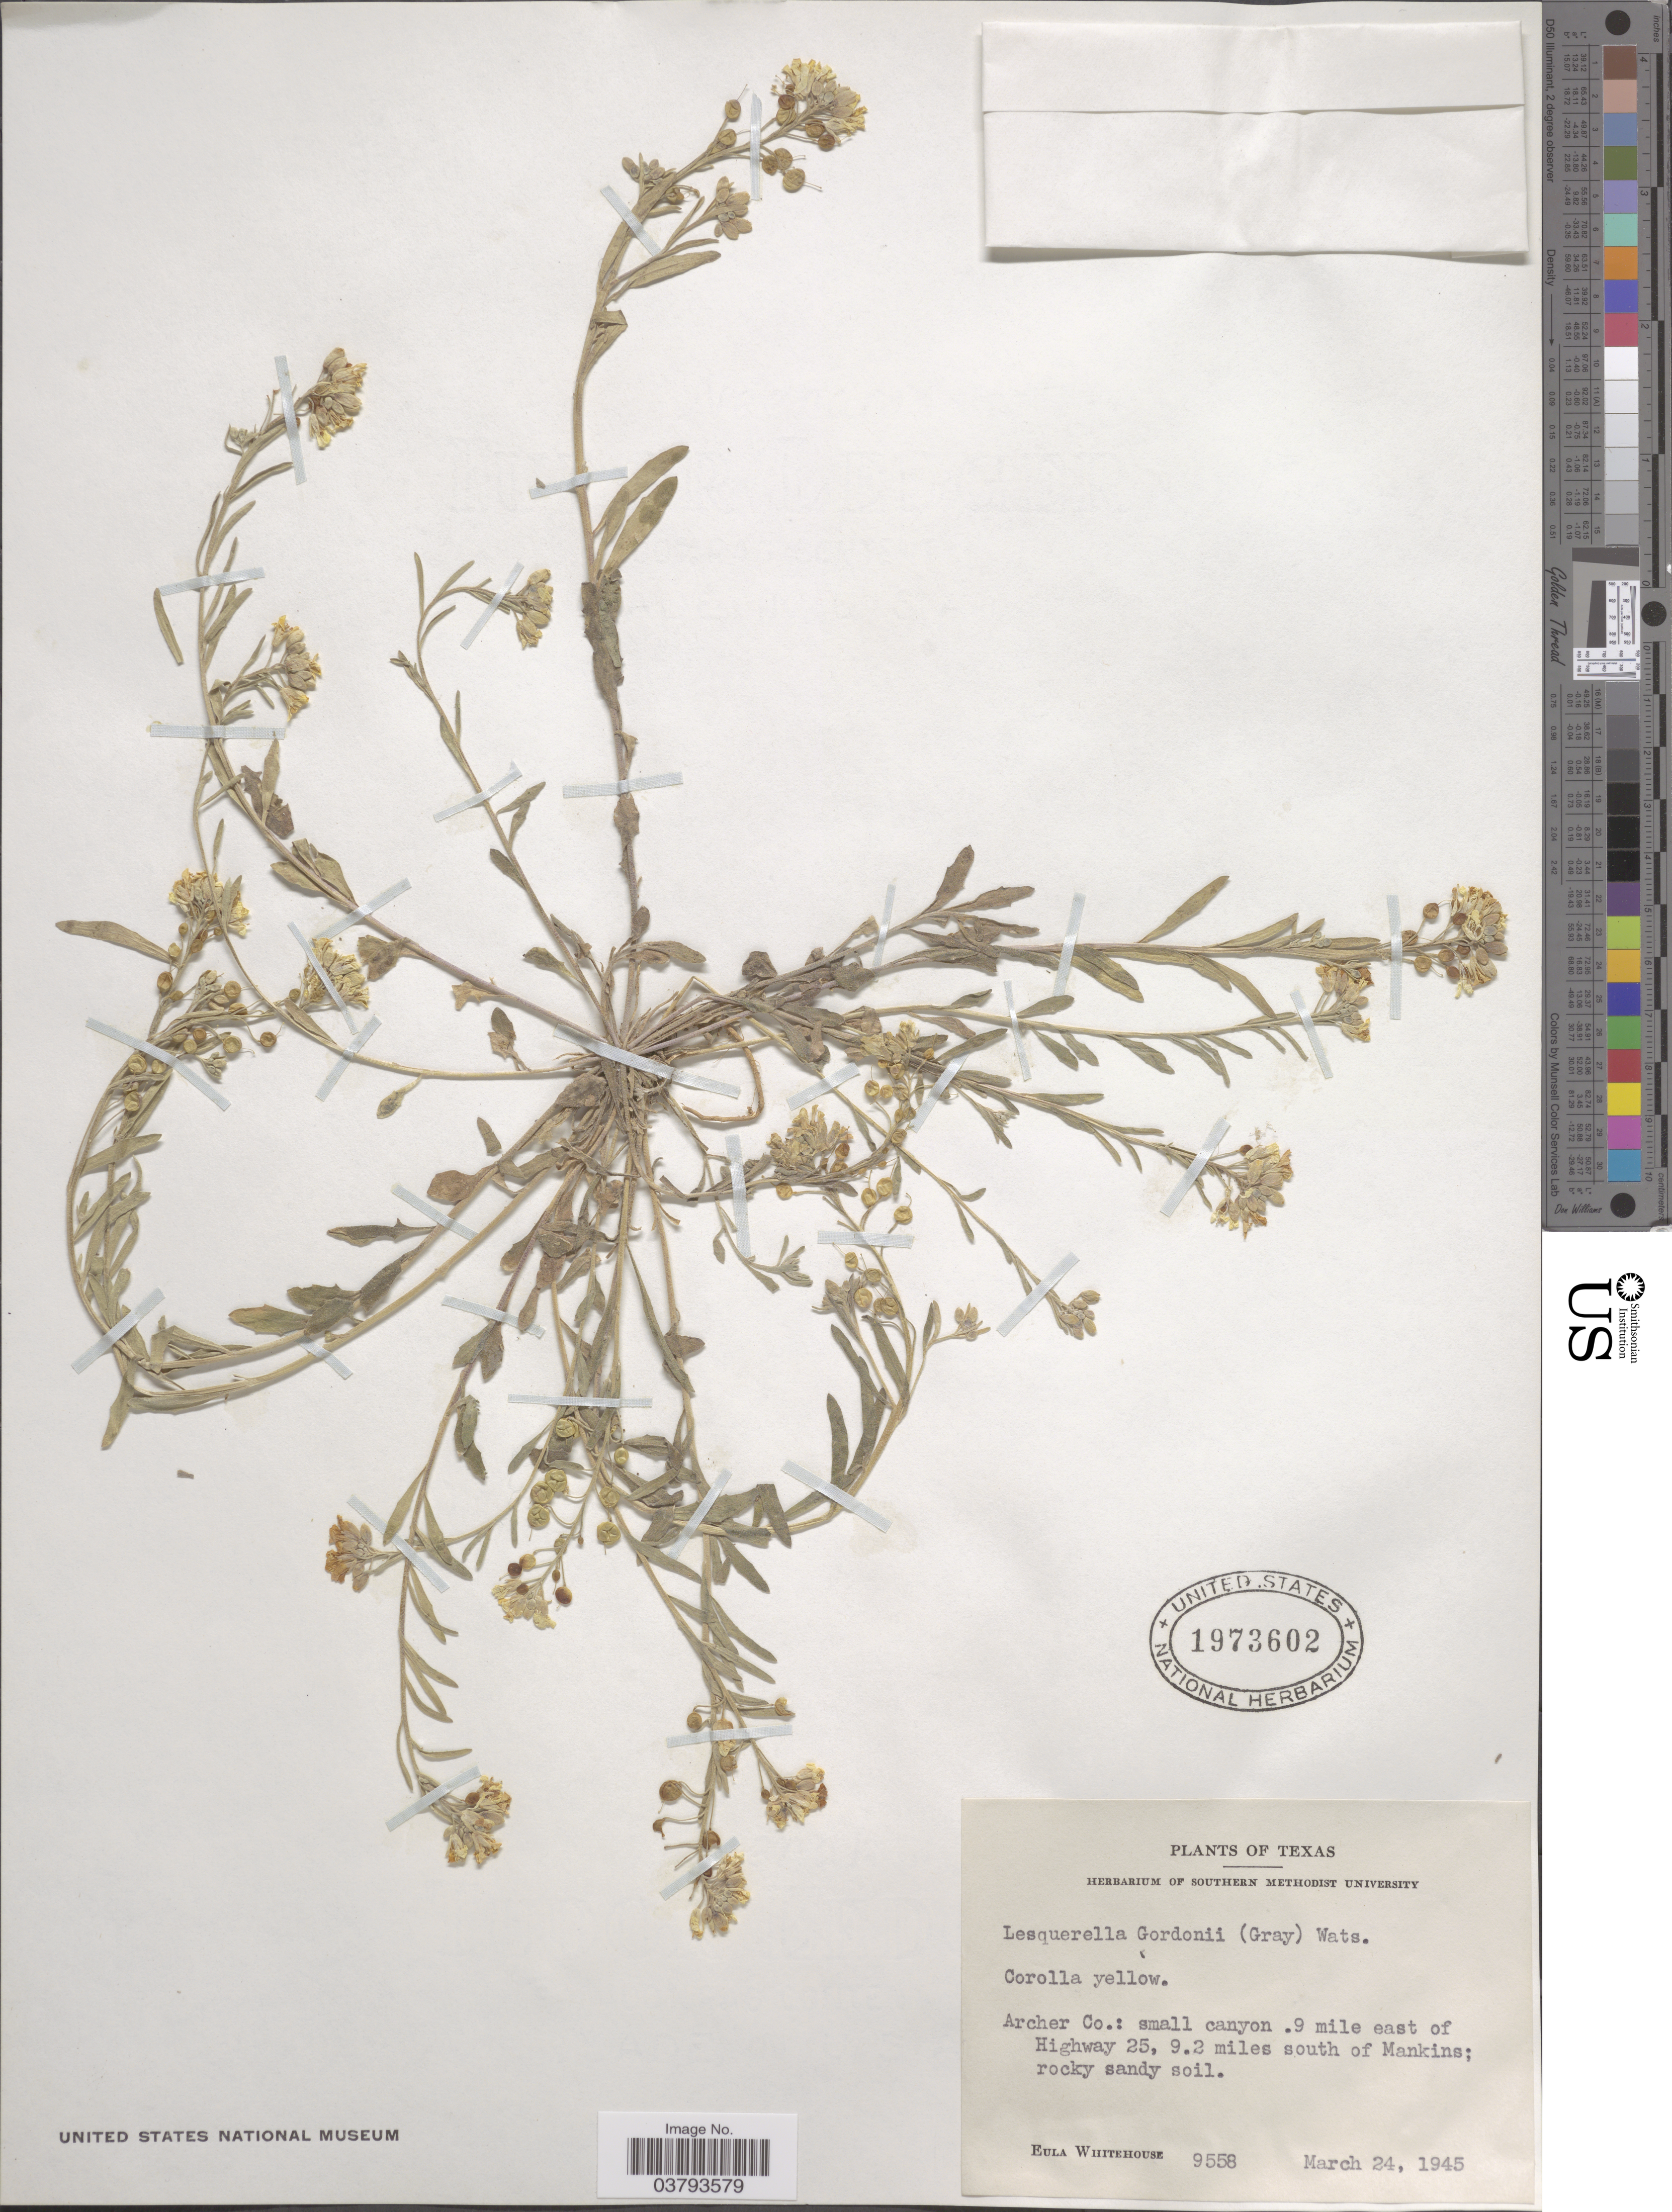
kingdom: Plantae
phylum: Tracheophyta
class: Magnoliopsida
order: Brassicales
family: Brassicaceae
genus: Lesquerella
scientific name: Lesquerella gordonii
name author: (A. Gray) S. Watson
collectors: E. Whitehouse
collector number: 9558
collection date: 1945-03-24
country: United States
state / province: Texas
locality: Archer Co.: small canyon. 9 mile east of Highway 25, 9.2 miles south of Mankins.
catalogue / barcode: US 1973602